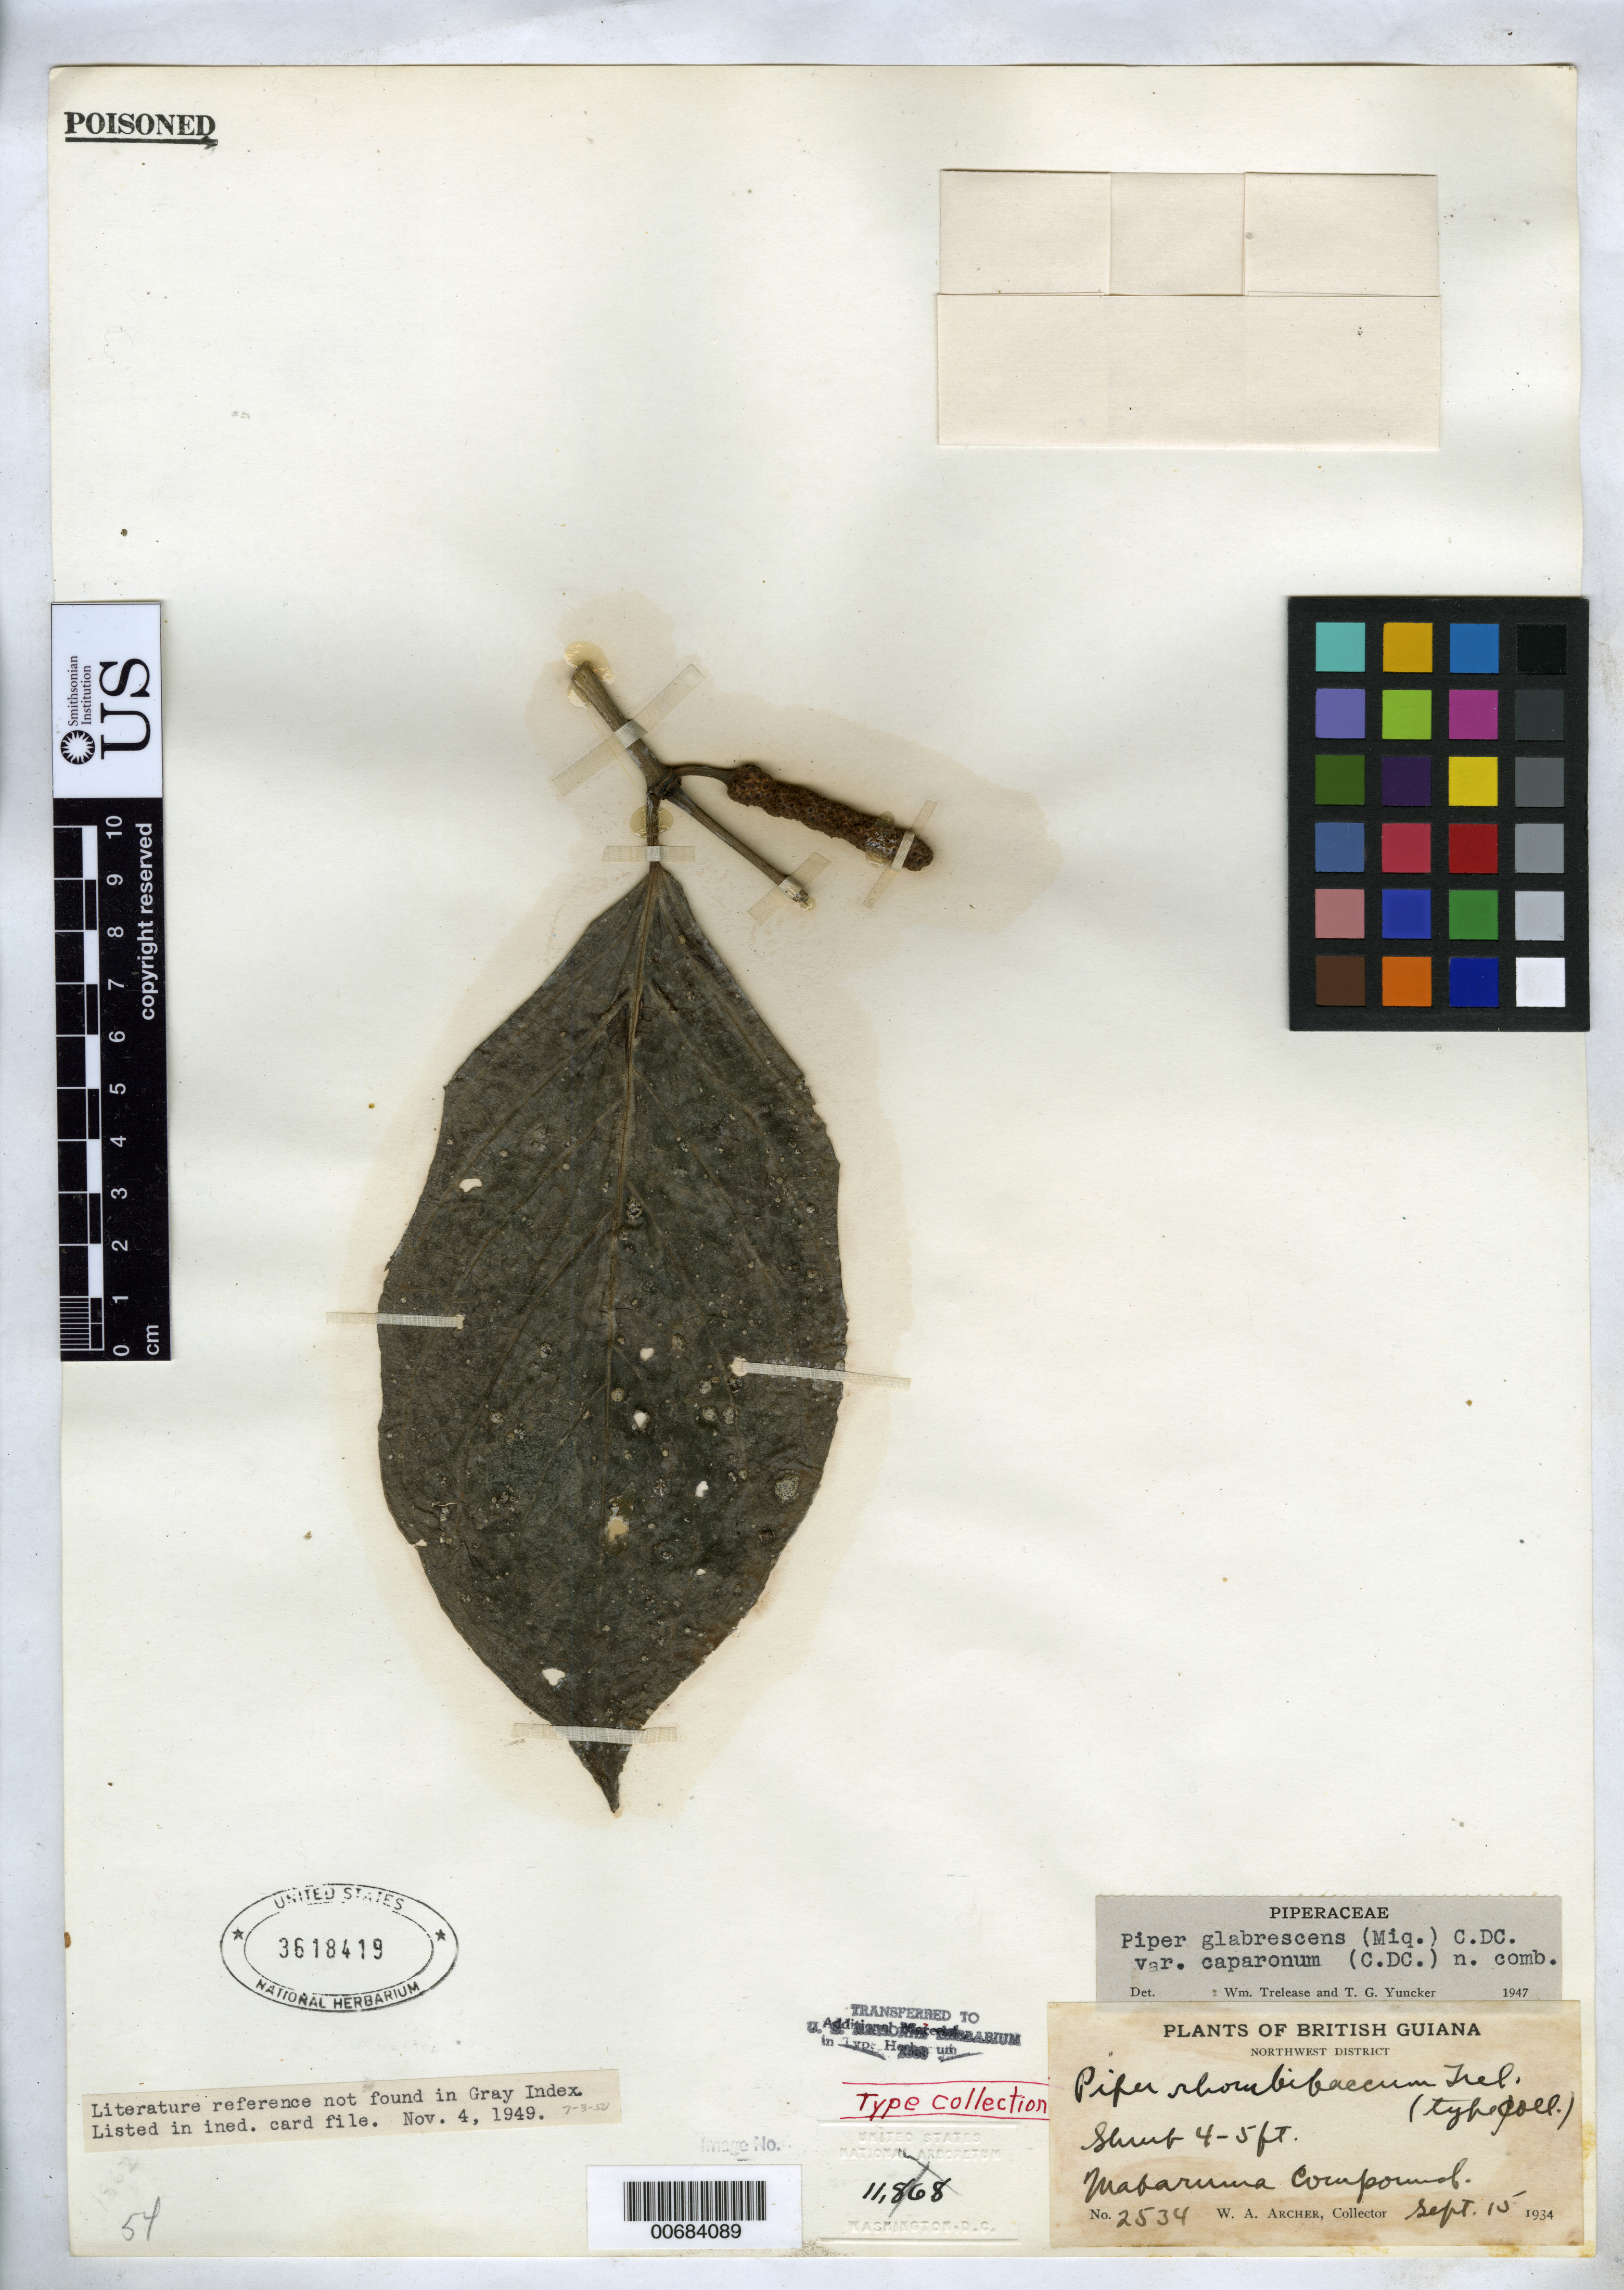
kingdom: Plantae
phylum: Tracheophyta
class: Magnoliopsida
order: Piperales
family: Piperaceae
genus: Piper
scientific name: Piper glabrescens var. caparonum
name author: (C. DC.) Yunck.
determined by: Trelease, William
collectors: W. A. Archer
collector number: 2534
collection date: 1934-09-15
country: Guyana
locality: Mabaruma Compound, Northwest District.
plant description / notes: National Arboretum Sheet Number = 11868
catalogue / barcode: US 3618419